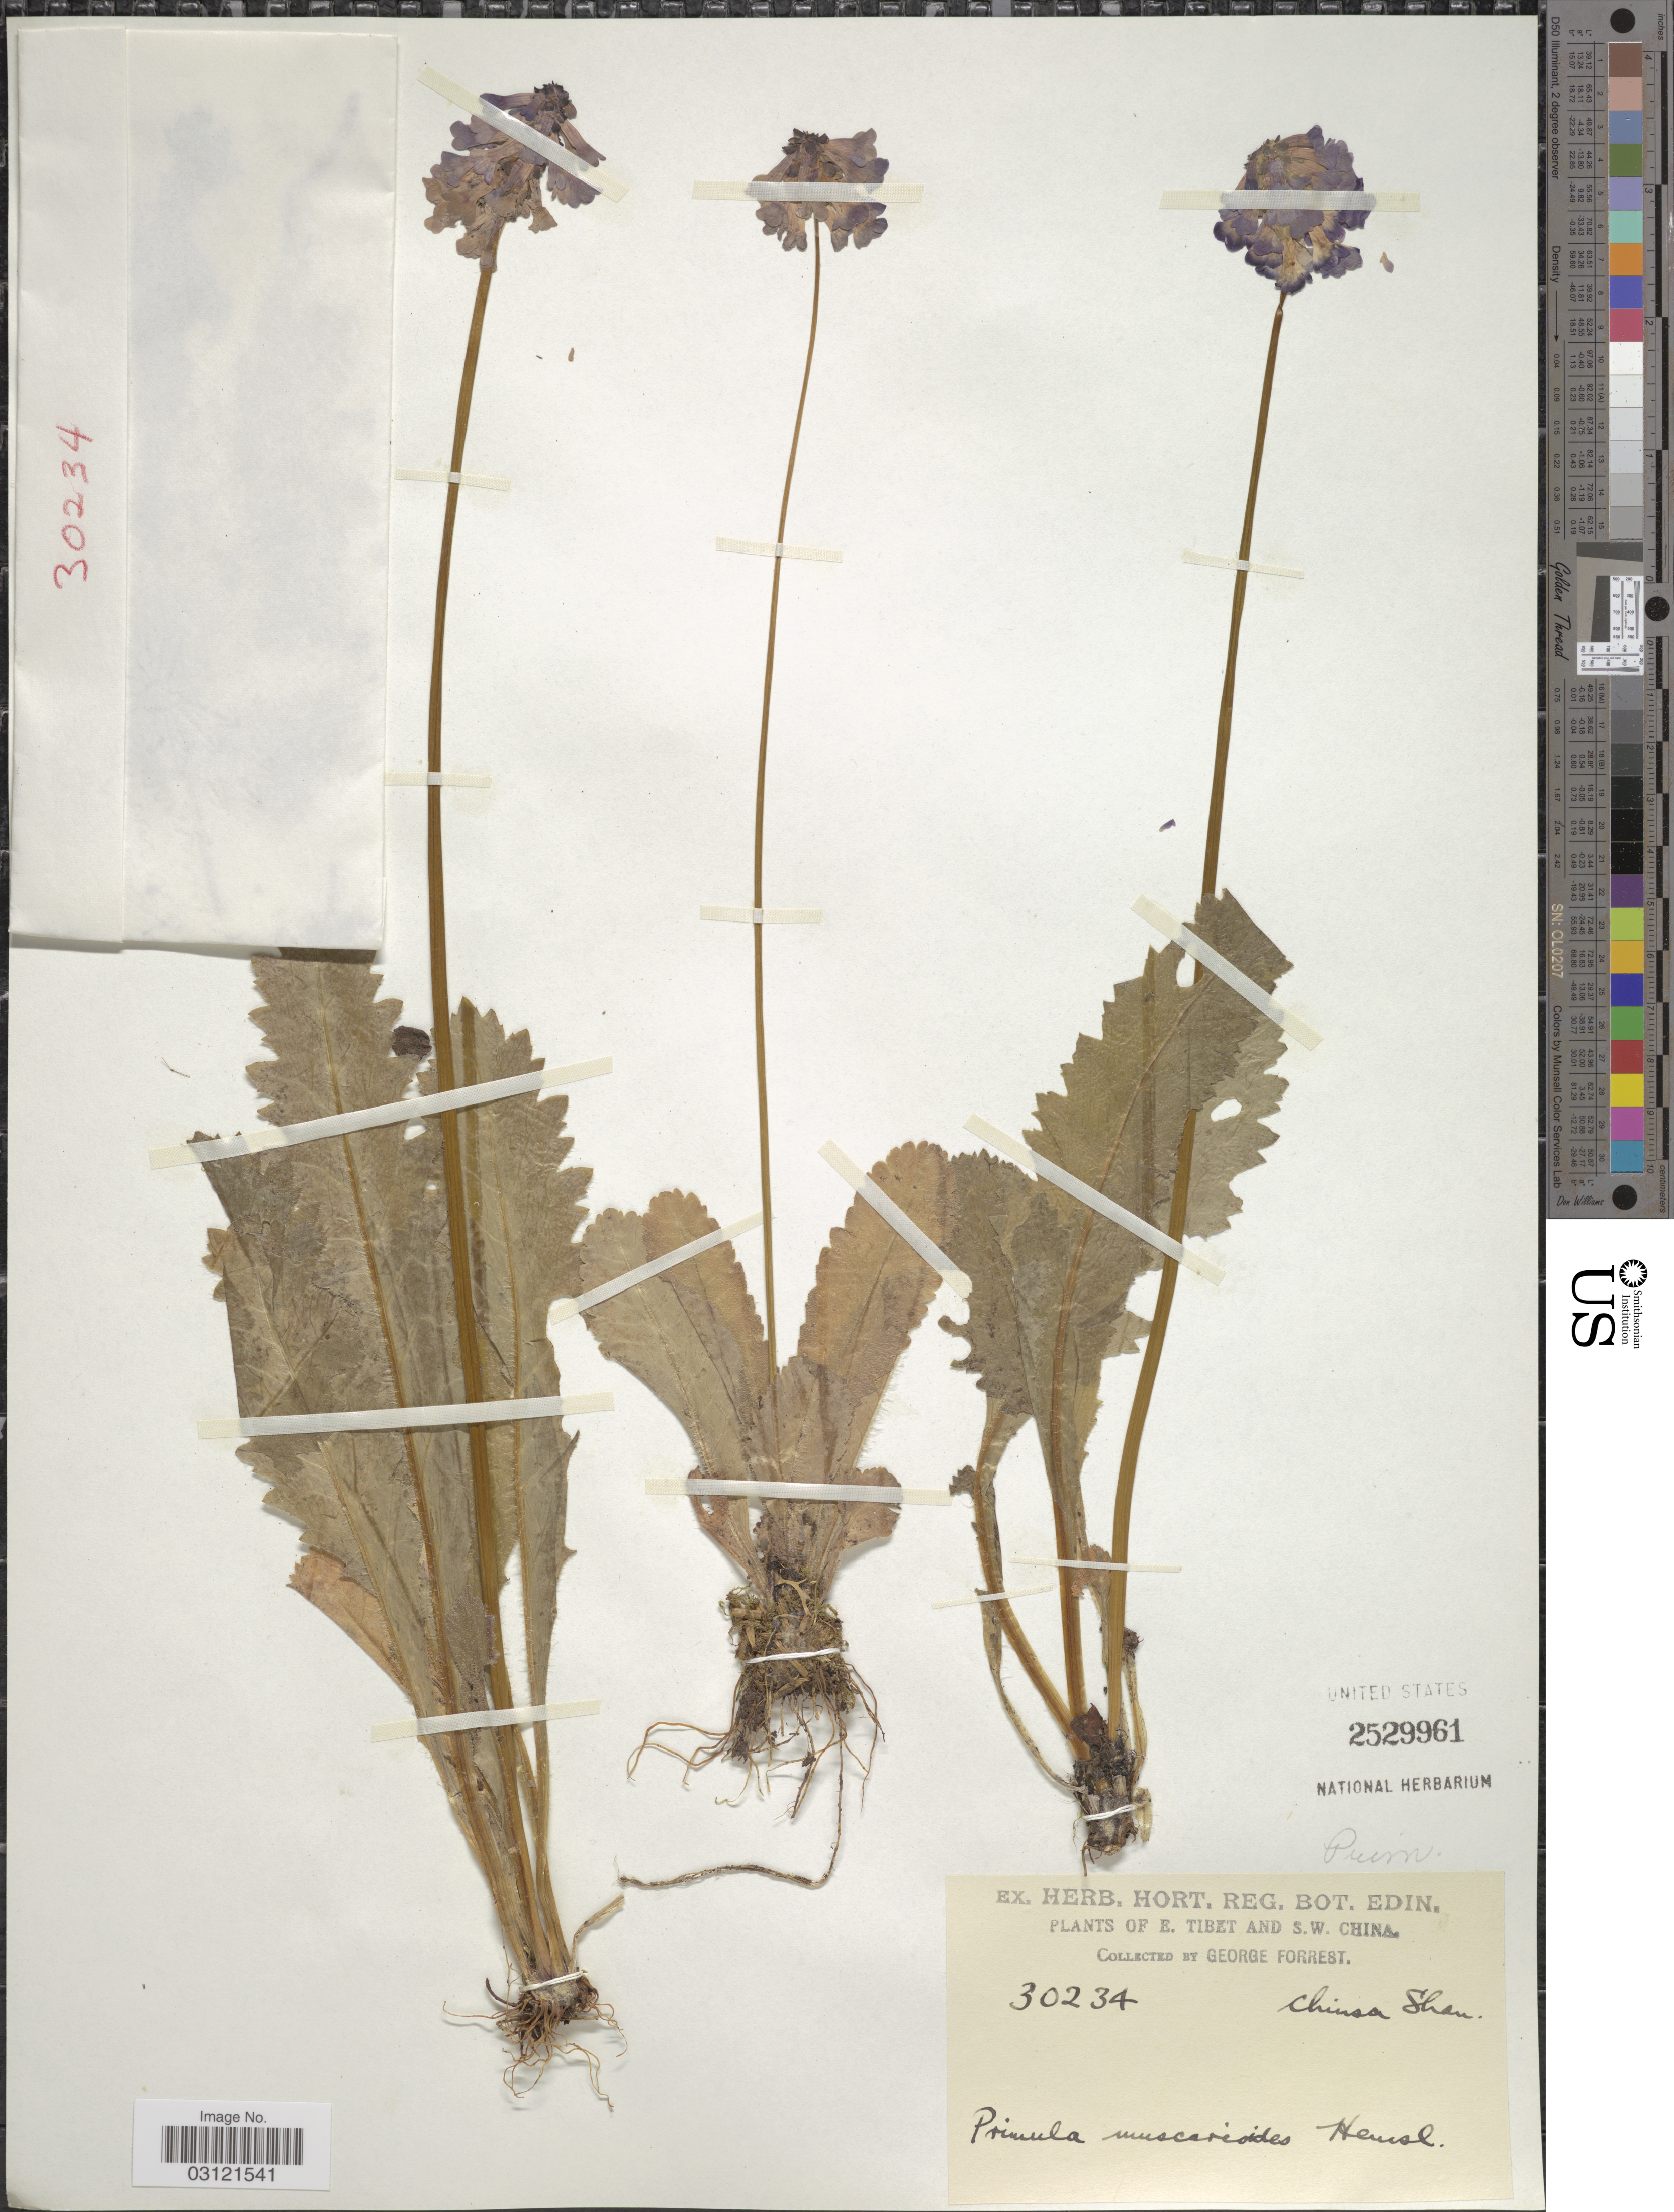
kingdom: Plantae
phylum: Tracheophyta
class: Magnoliopsida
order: Ericales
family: Primulaceae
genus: Primula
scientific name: Primula muscarioides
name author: Hemsl.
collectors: G. Forrest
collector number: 30234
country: China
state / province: Xizang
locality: E. Tibet and S.W. China. Chinsa Shan.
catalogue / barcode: US 2529961